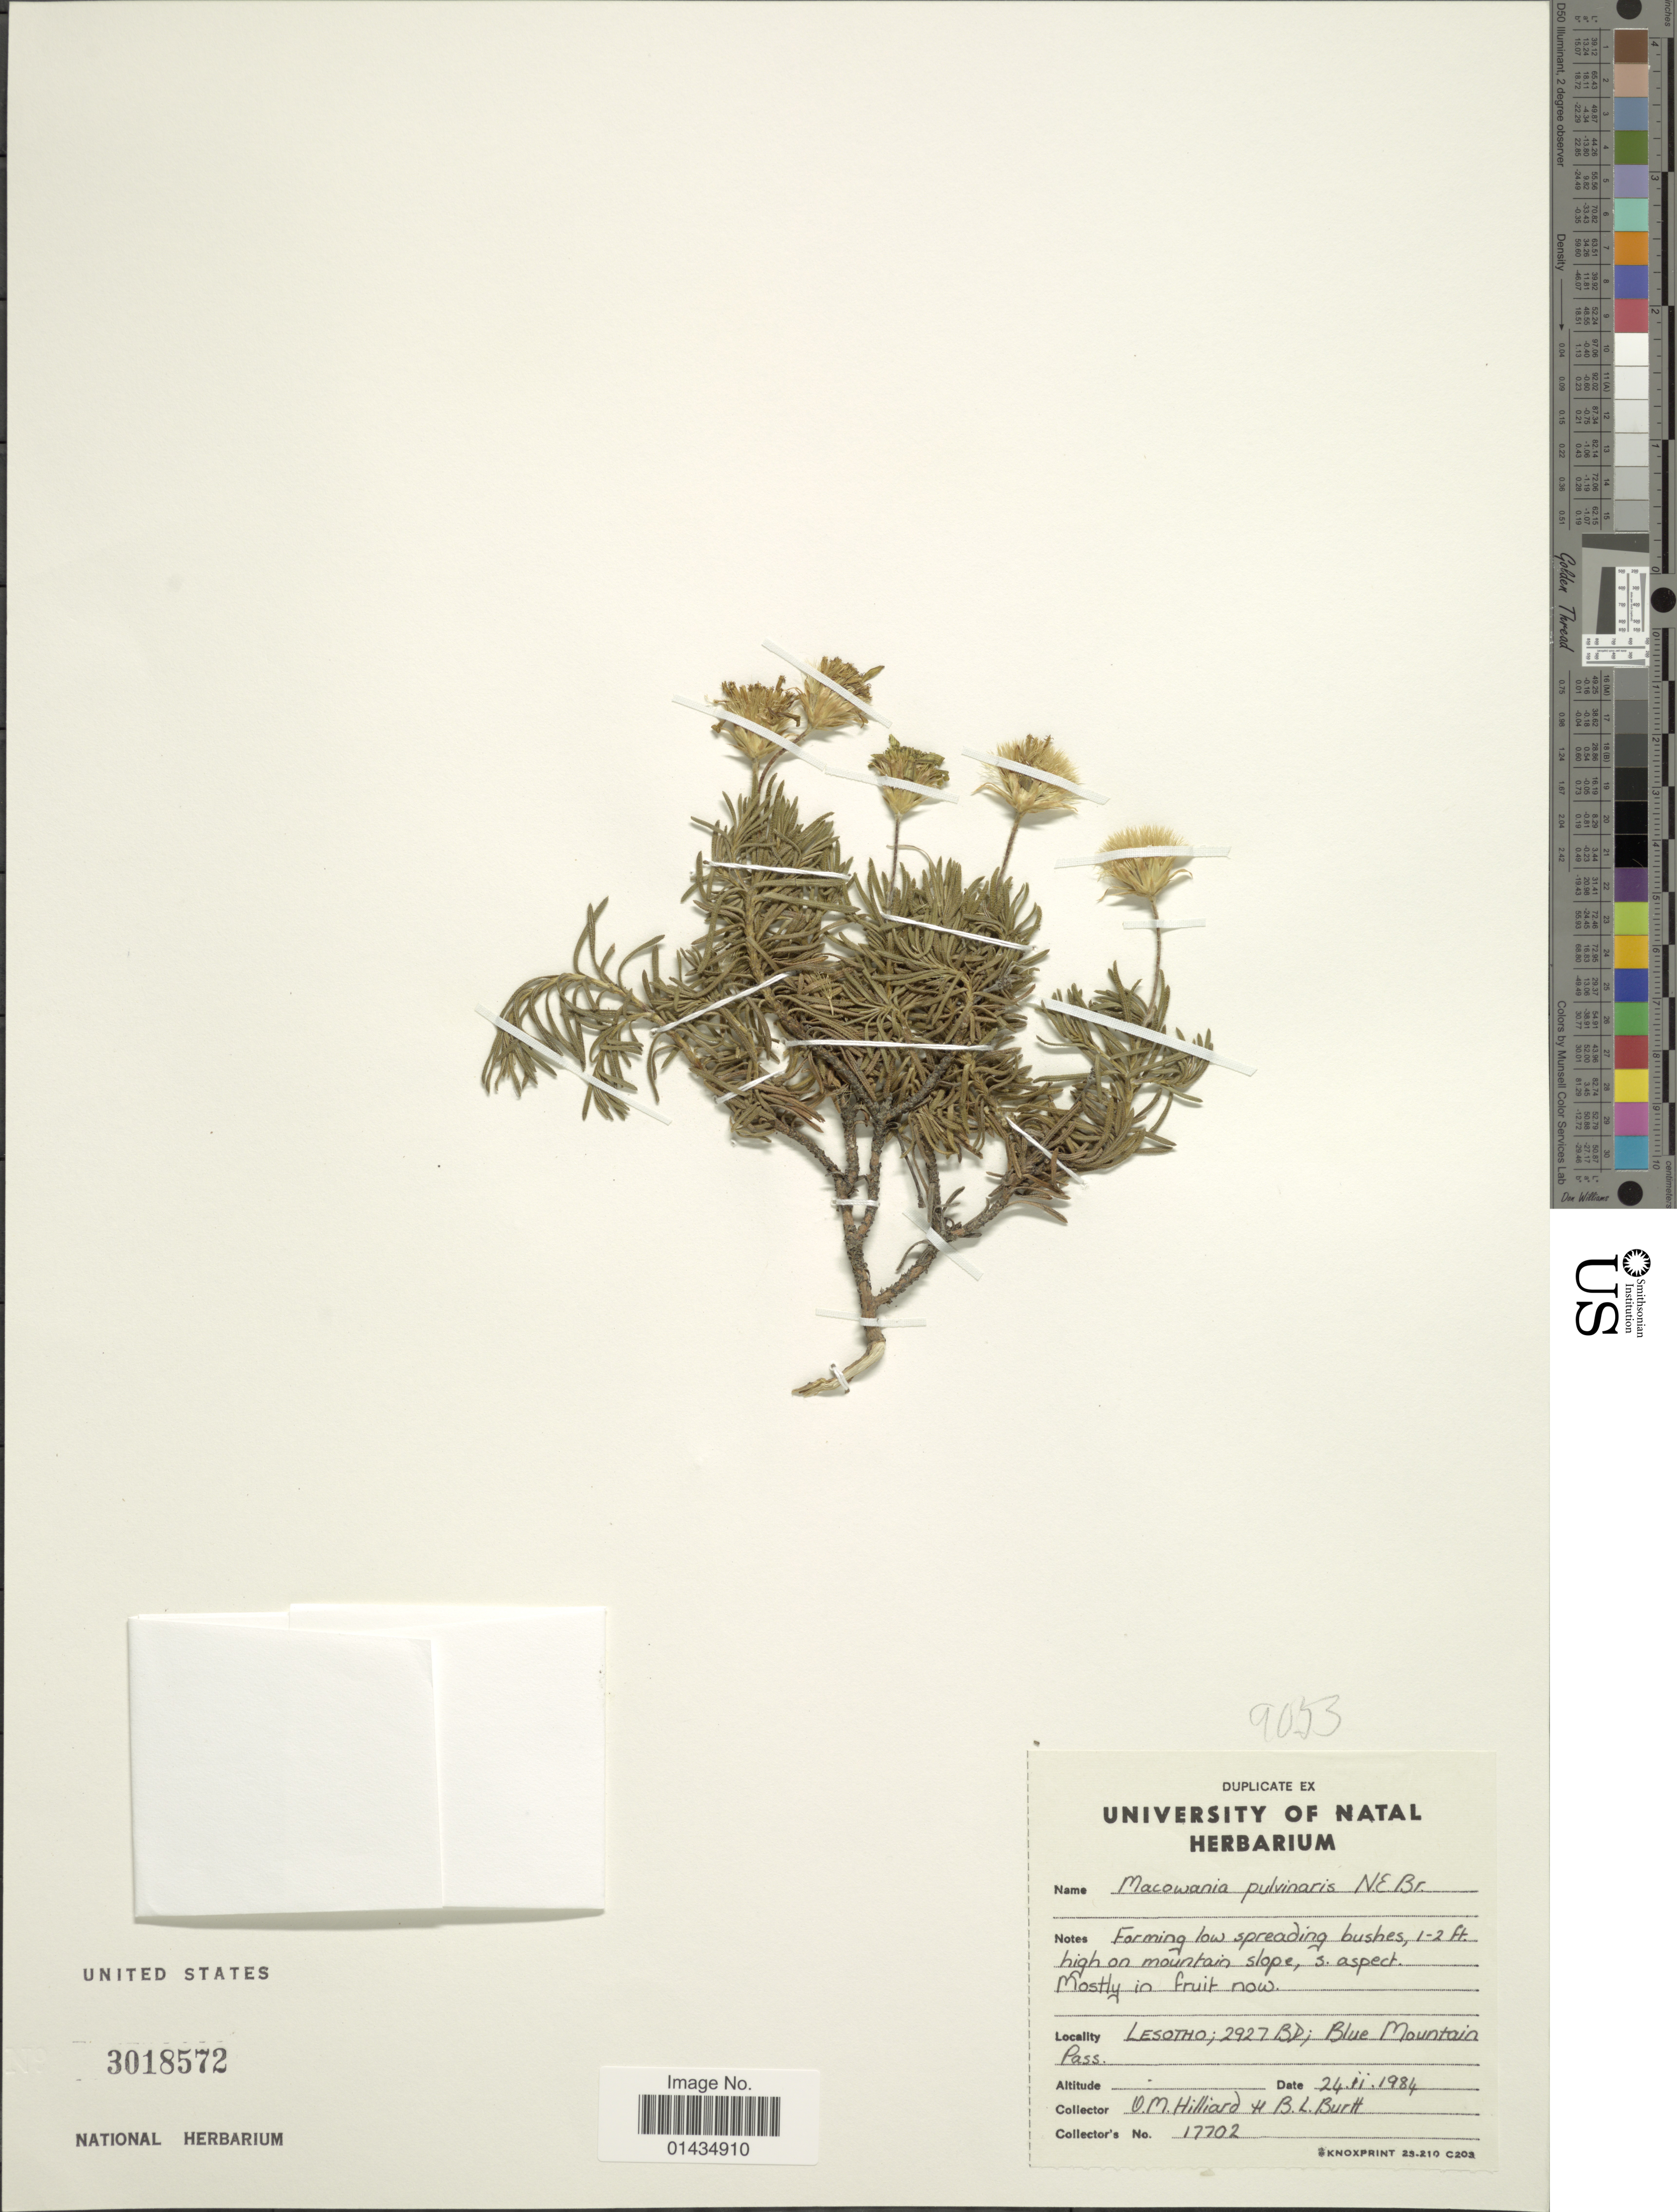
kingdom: Plantae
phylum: Tracheophyta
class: Magnoliopsida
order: Asterales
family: Asteraceae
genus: Macowania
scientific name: Macowania pulvinaris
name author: N.E. Br.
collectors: O. M. Hilliard & B. L. Burtt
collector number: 17702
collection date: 1984-02-24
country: Lesotho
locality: Lesotho; 2927 BD; Blue Mountain Pass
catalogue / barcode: US 3018572